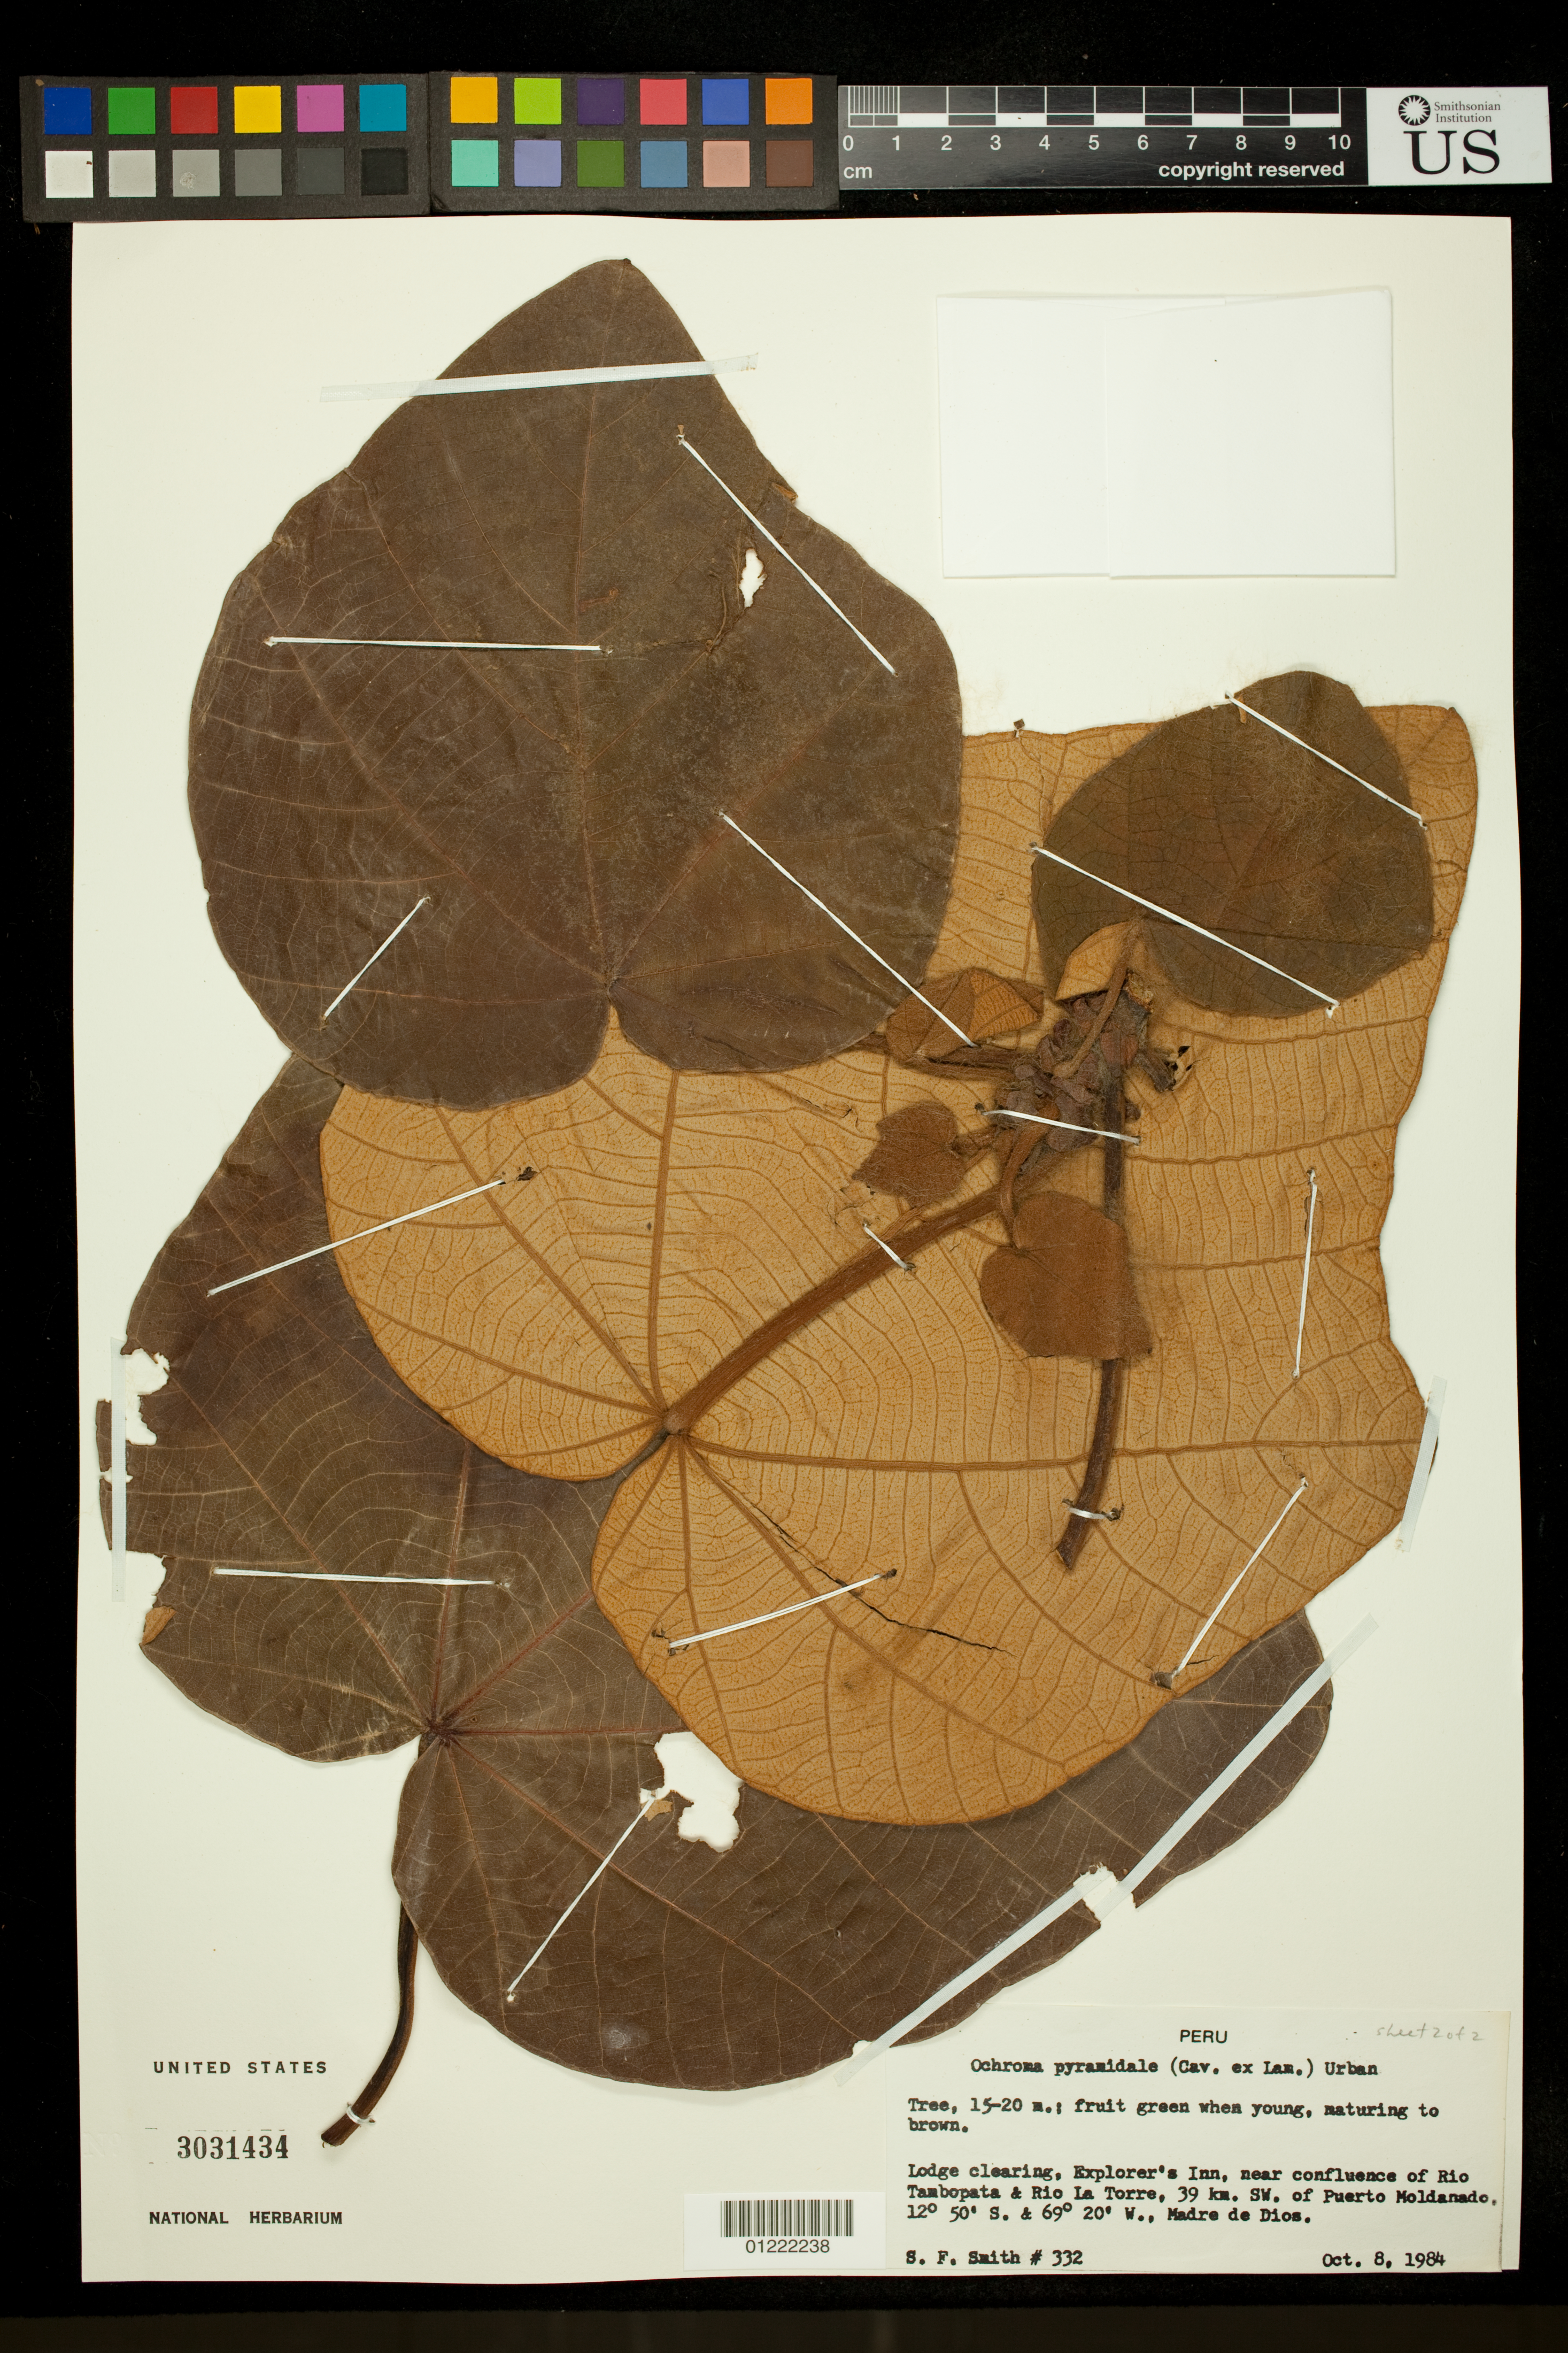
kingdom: Plantae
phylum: Tracheophyta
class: Magnoliopsida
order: Malvales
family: Malvaceae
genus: Ochroma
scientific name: Ochroma pyramidale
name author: (Cav. ex Lam.) Urb.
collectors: S.F. Smith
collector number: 332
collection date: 1984-10-08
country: Peru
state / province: Madre de Dios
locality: Lodge clearing, Explorer's Inn, near confluence of Rio Tambopata & Rio La Torre, 39 km. SW. of Puerto Moldanado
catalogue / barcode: US 3031434